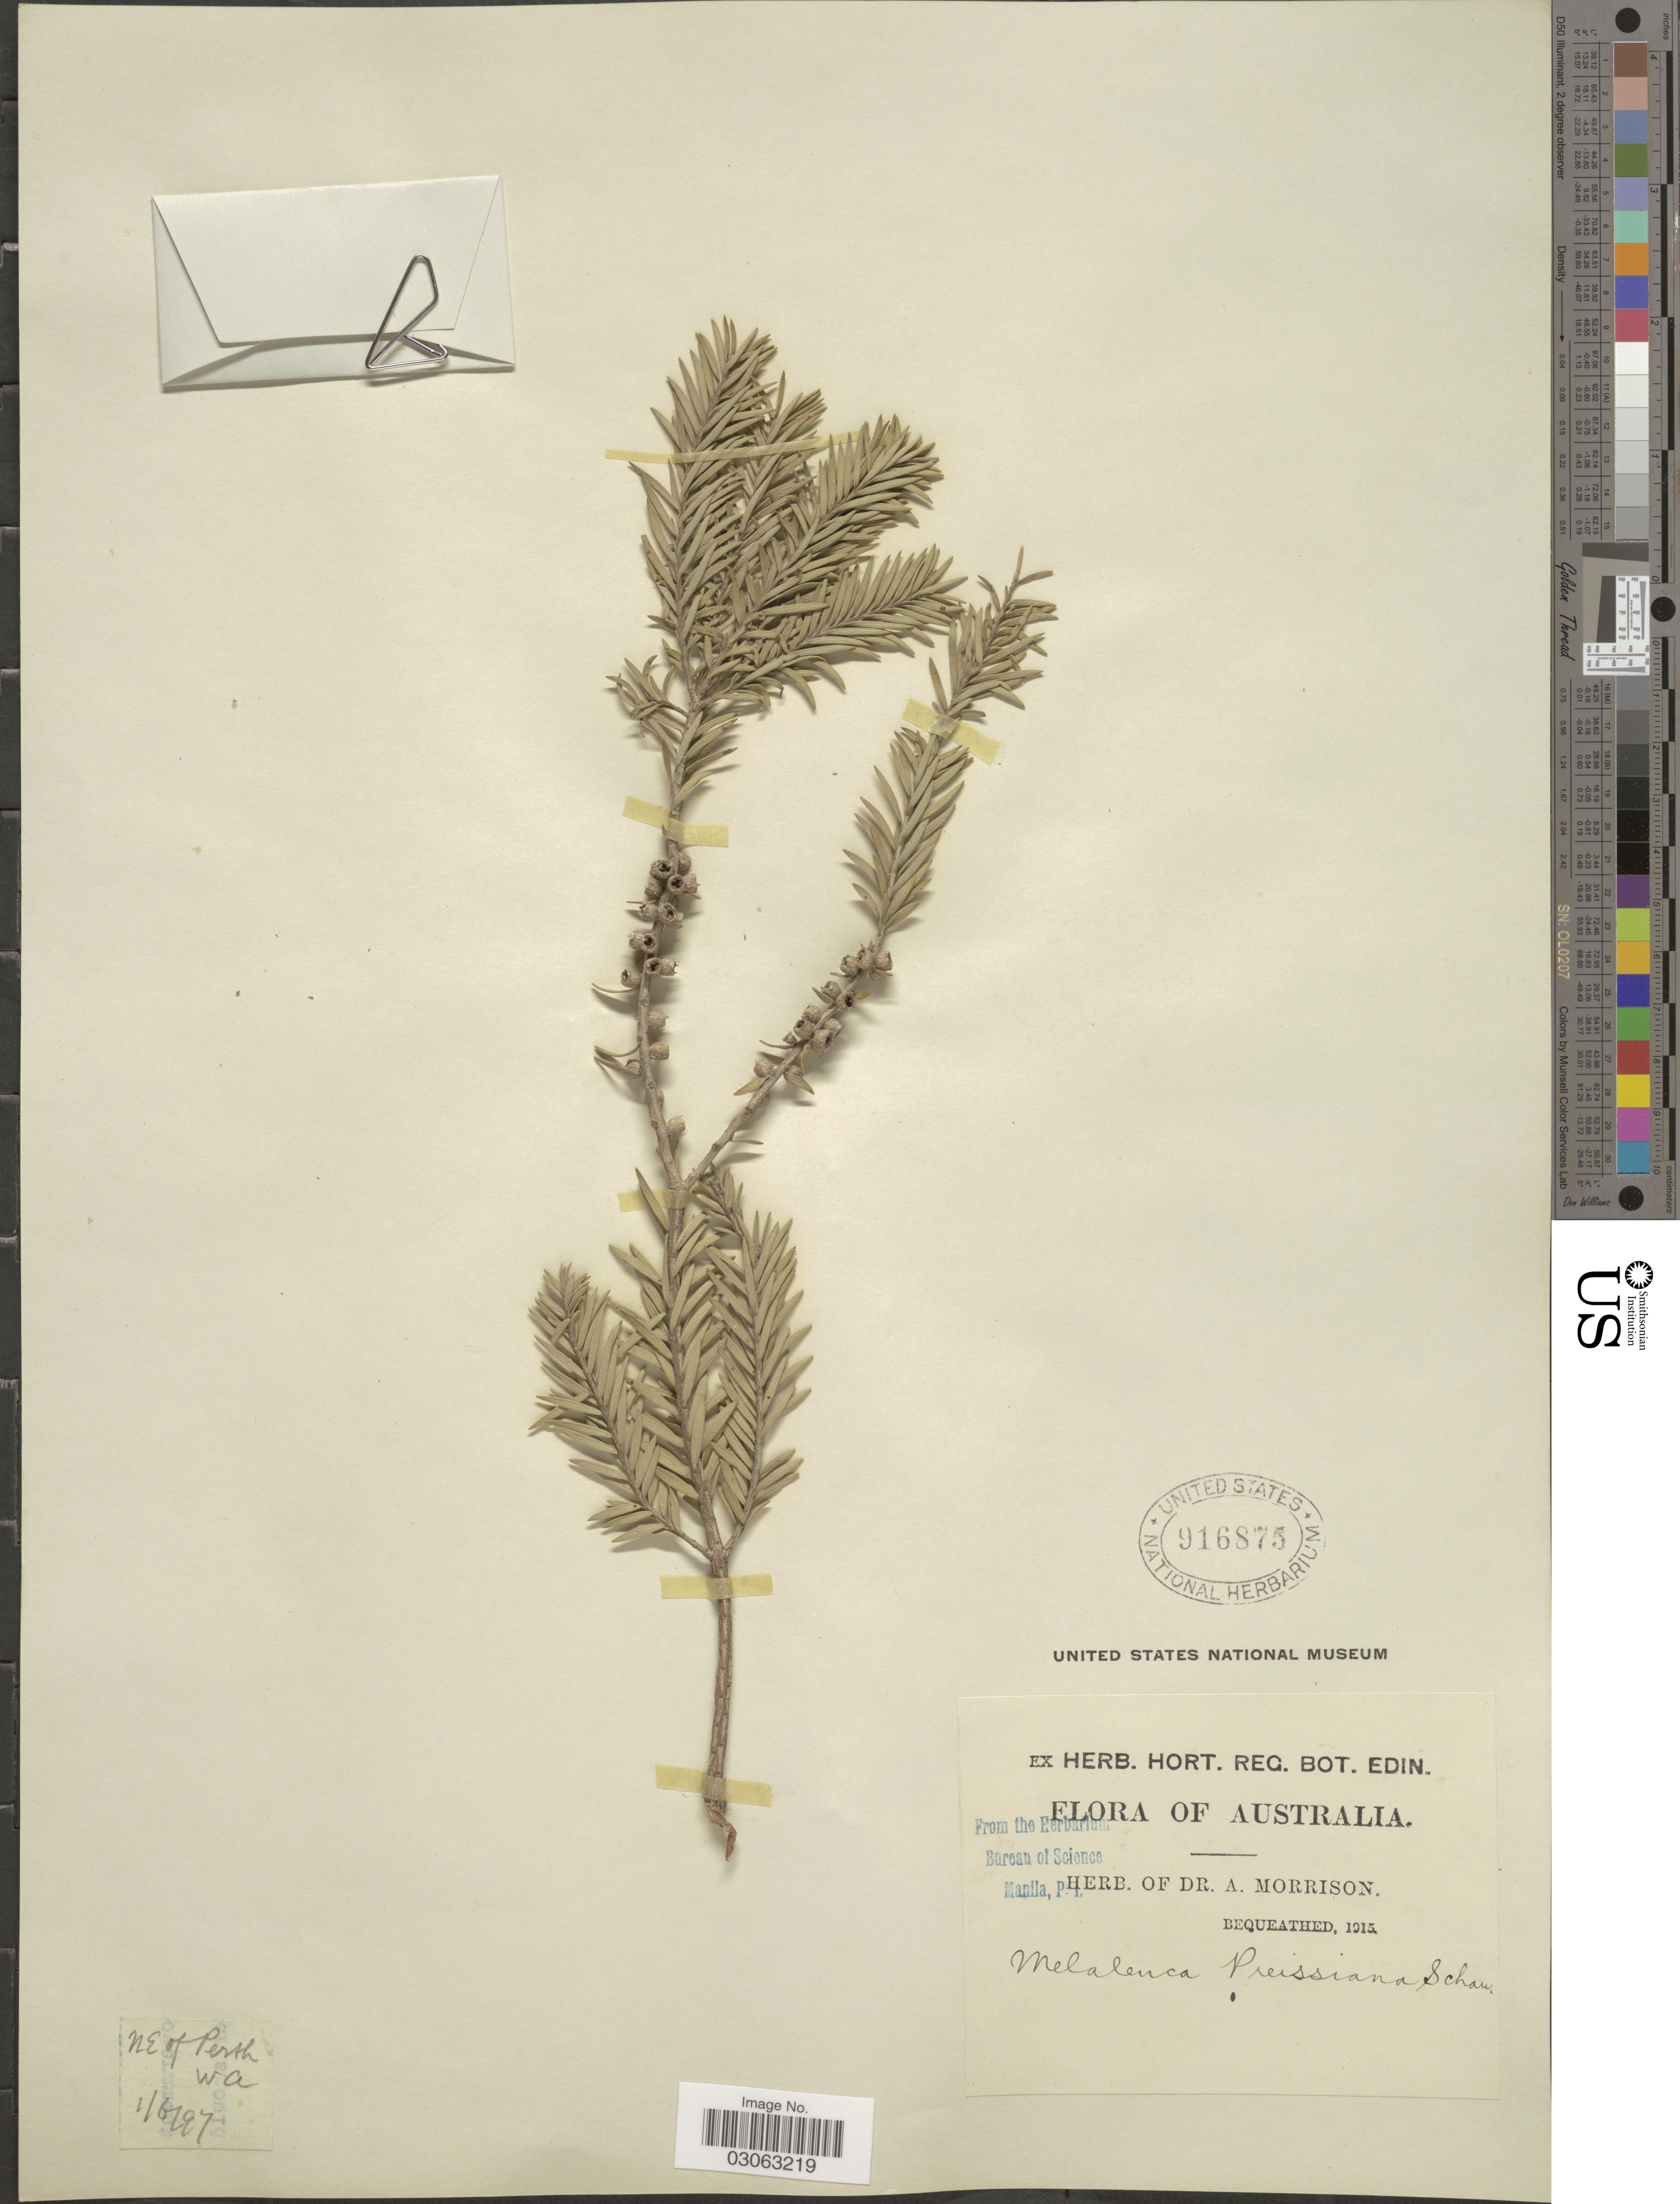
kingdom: Plantae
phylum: Tracheophyta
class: Magnoliopsida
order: Myrtales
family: Myrtaceae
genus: Melaleuca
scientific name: Melaleuca preissiana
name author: Schauer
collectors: ex herb. Dr. A. Morrison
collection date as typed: Transcribed d/m/y: 1/6/97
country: Australia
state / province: Western Australia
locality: NE of Perth. W.A.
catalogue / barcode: US 916875